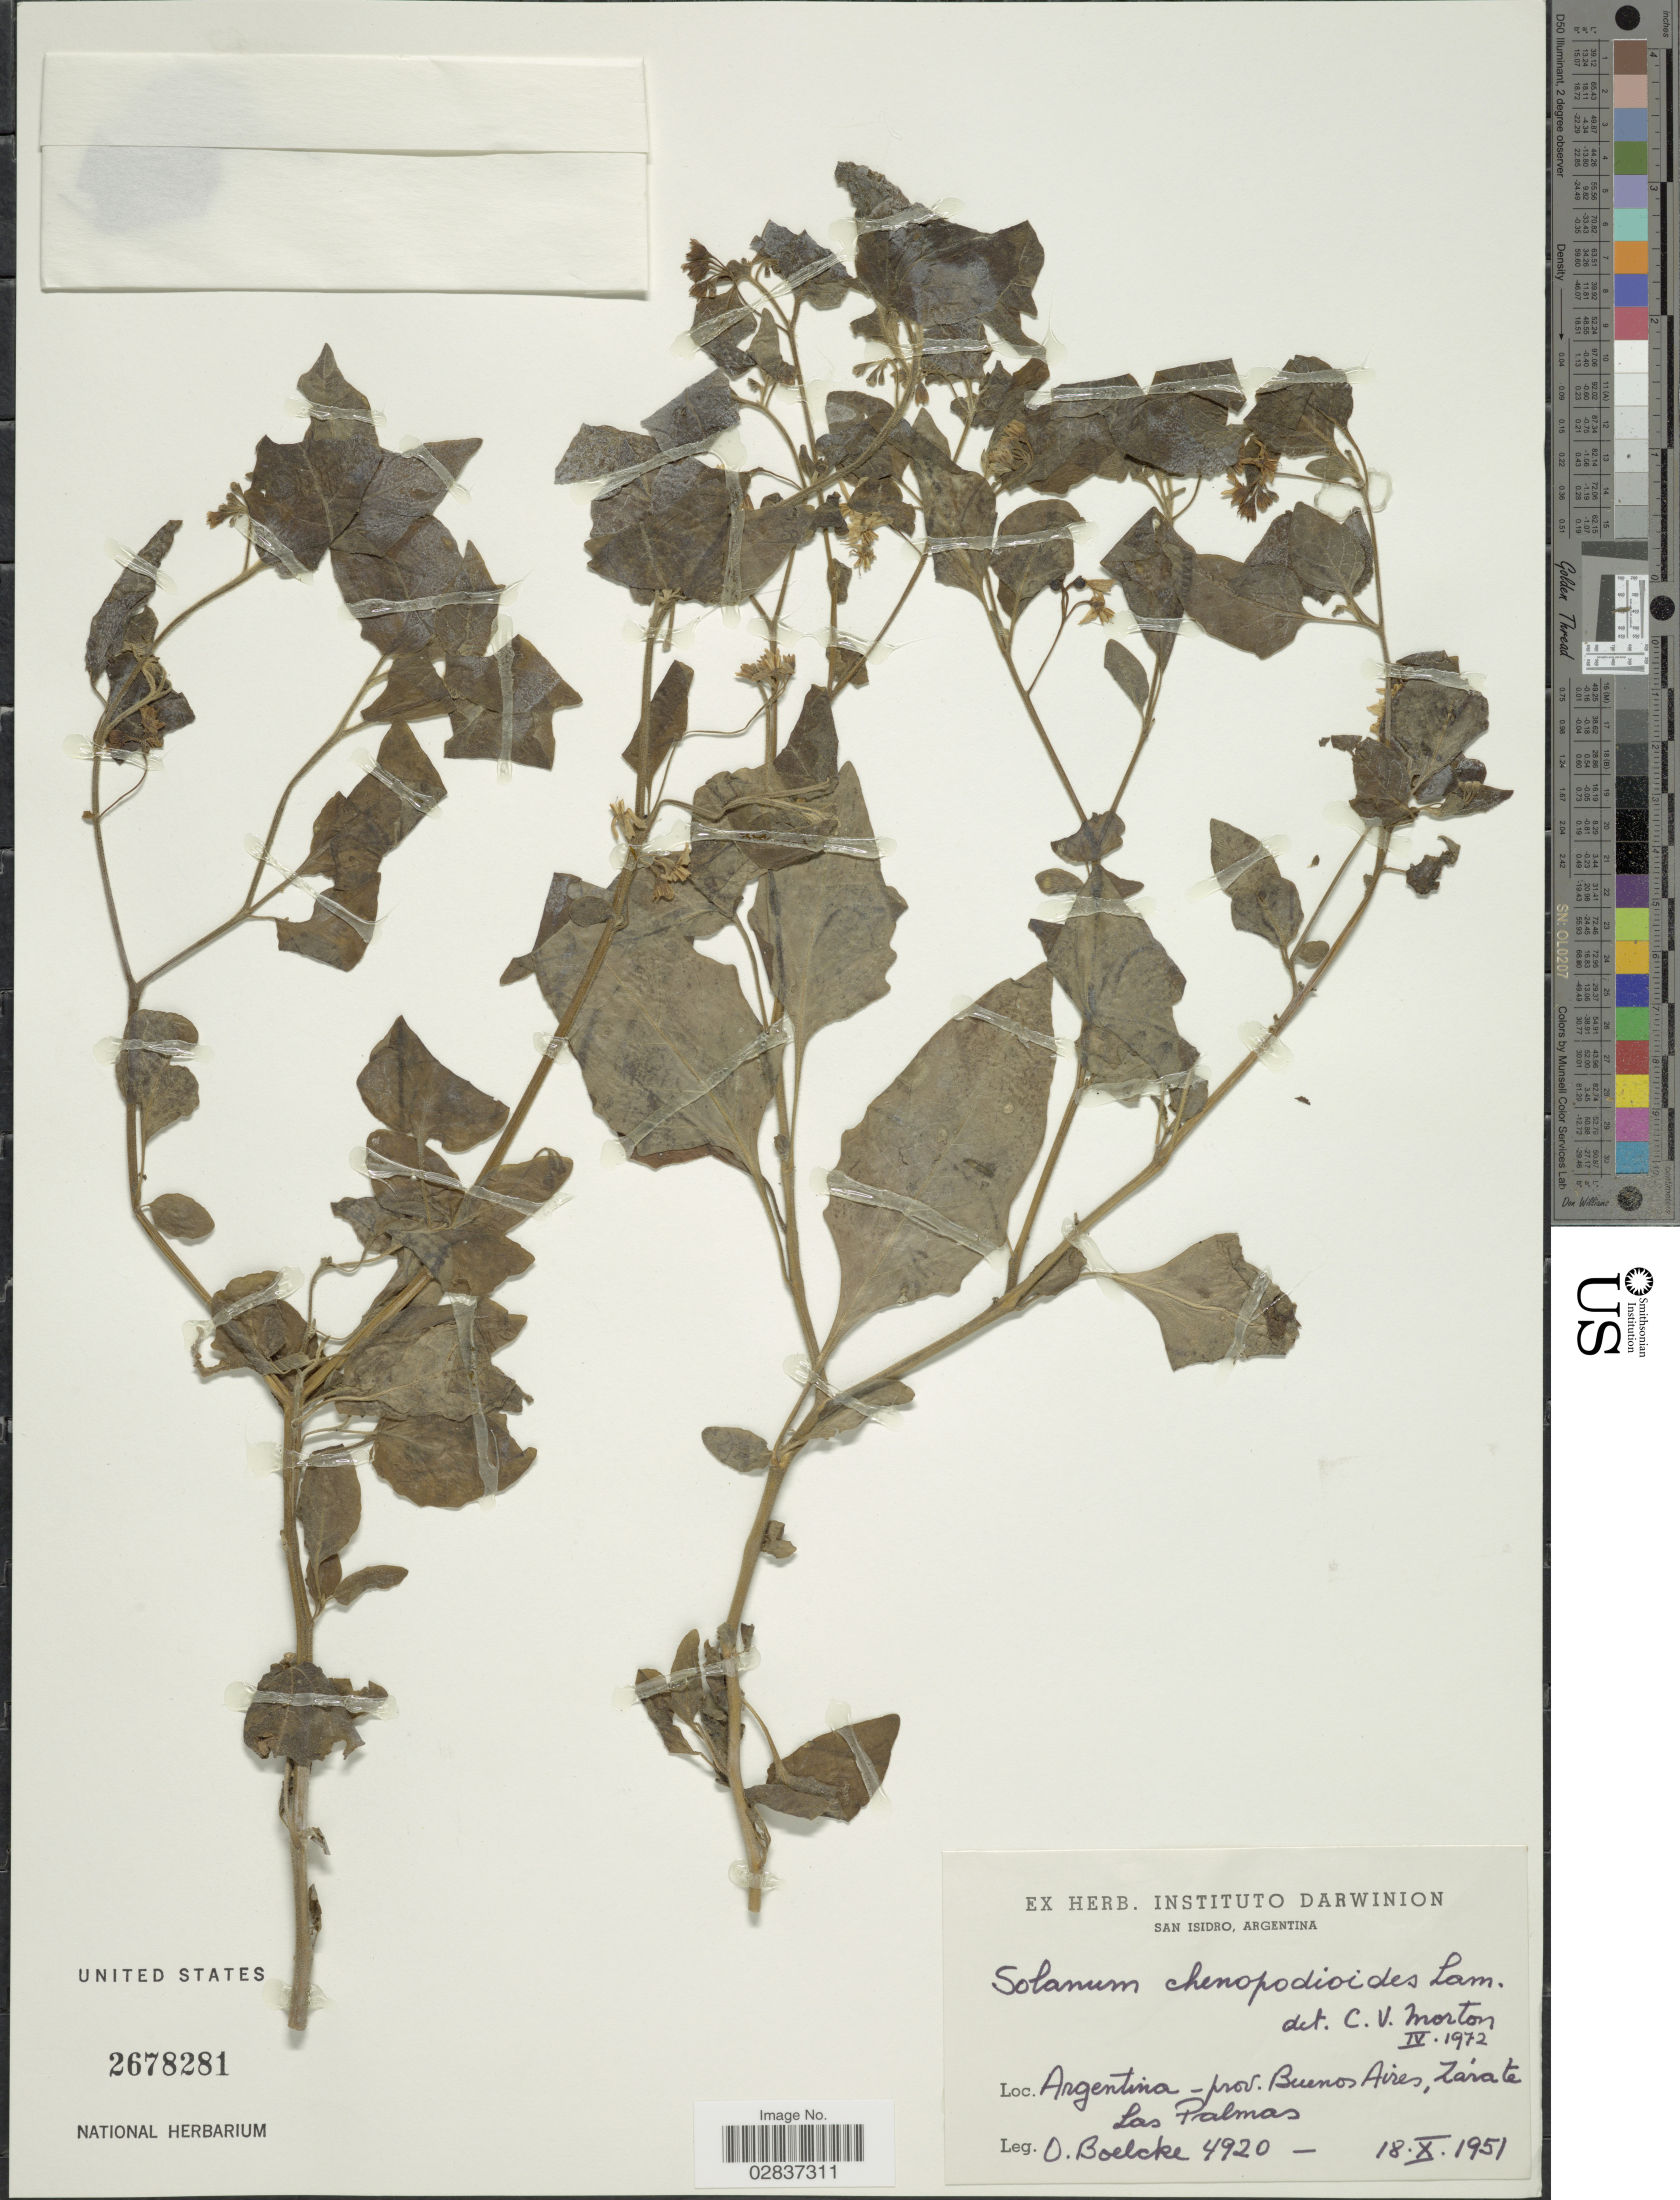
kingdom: Plantae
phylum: Tracheophyta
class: Magnoliopsida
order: Solanales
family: Solanaceae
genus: Solanum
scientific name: Solanum gracilius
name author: Herter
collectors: O. Boelcke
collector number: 4920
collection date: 1951-10-18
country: Argentina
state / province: Buenos Aires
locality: Prov. Buenos Aires, Zaráte Las Palmas.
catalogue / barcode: US 2678281